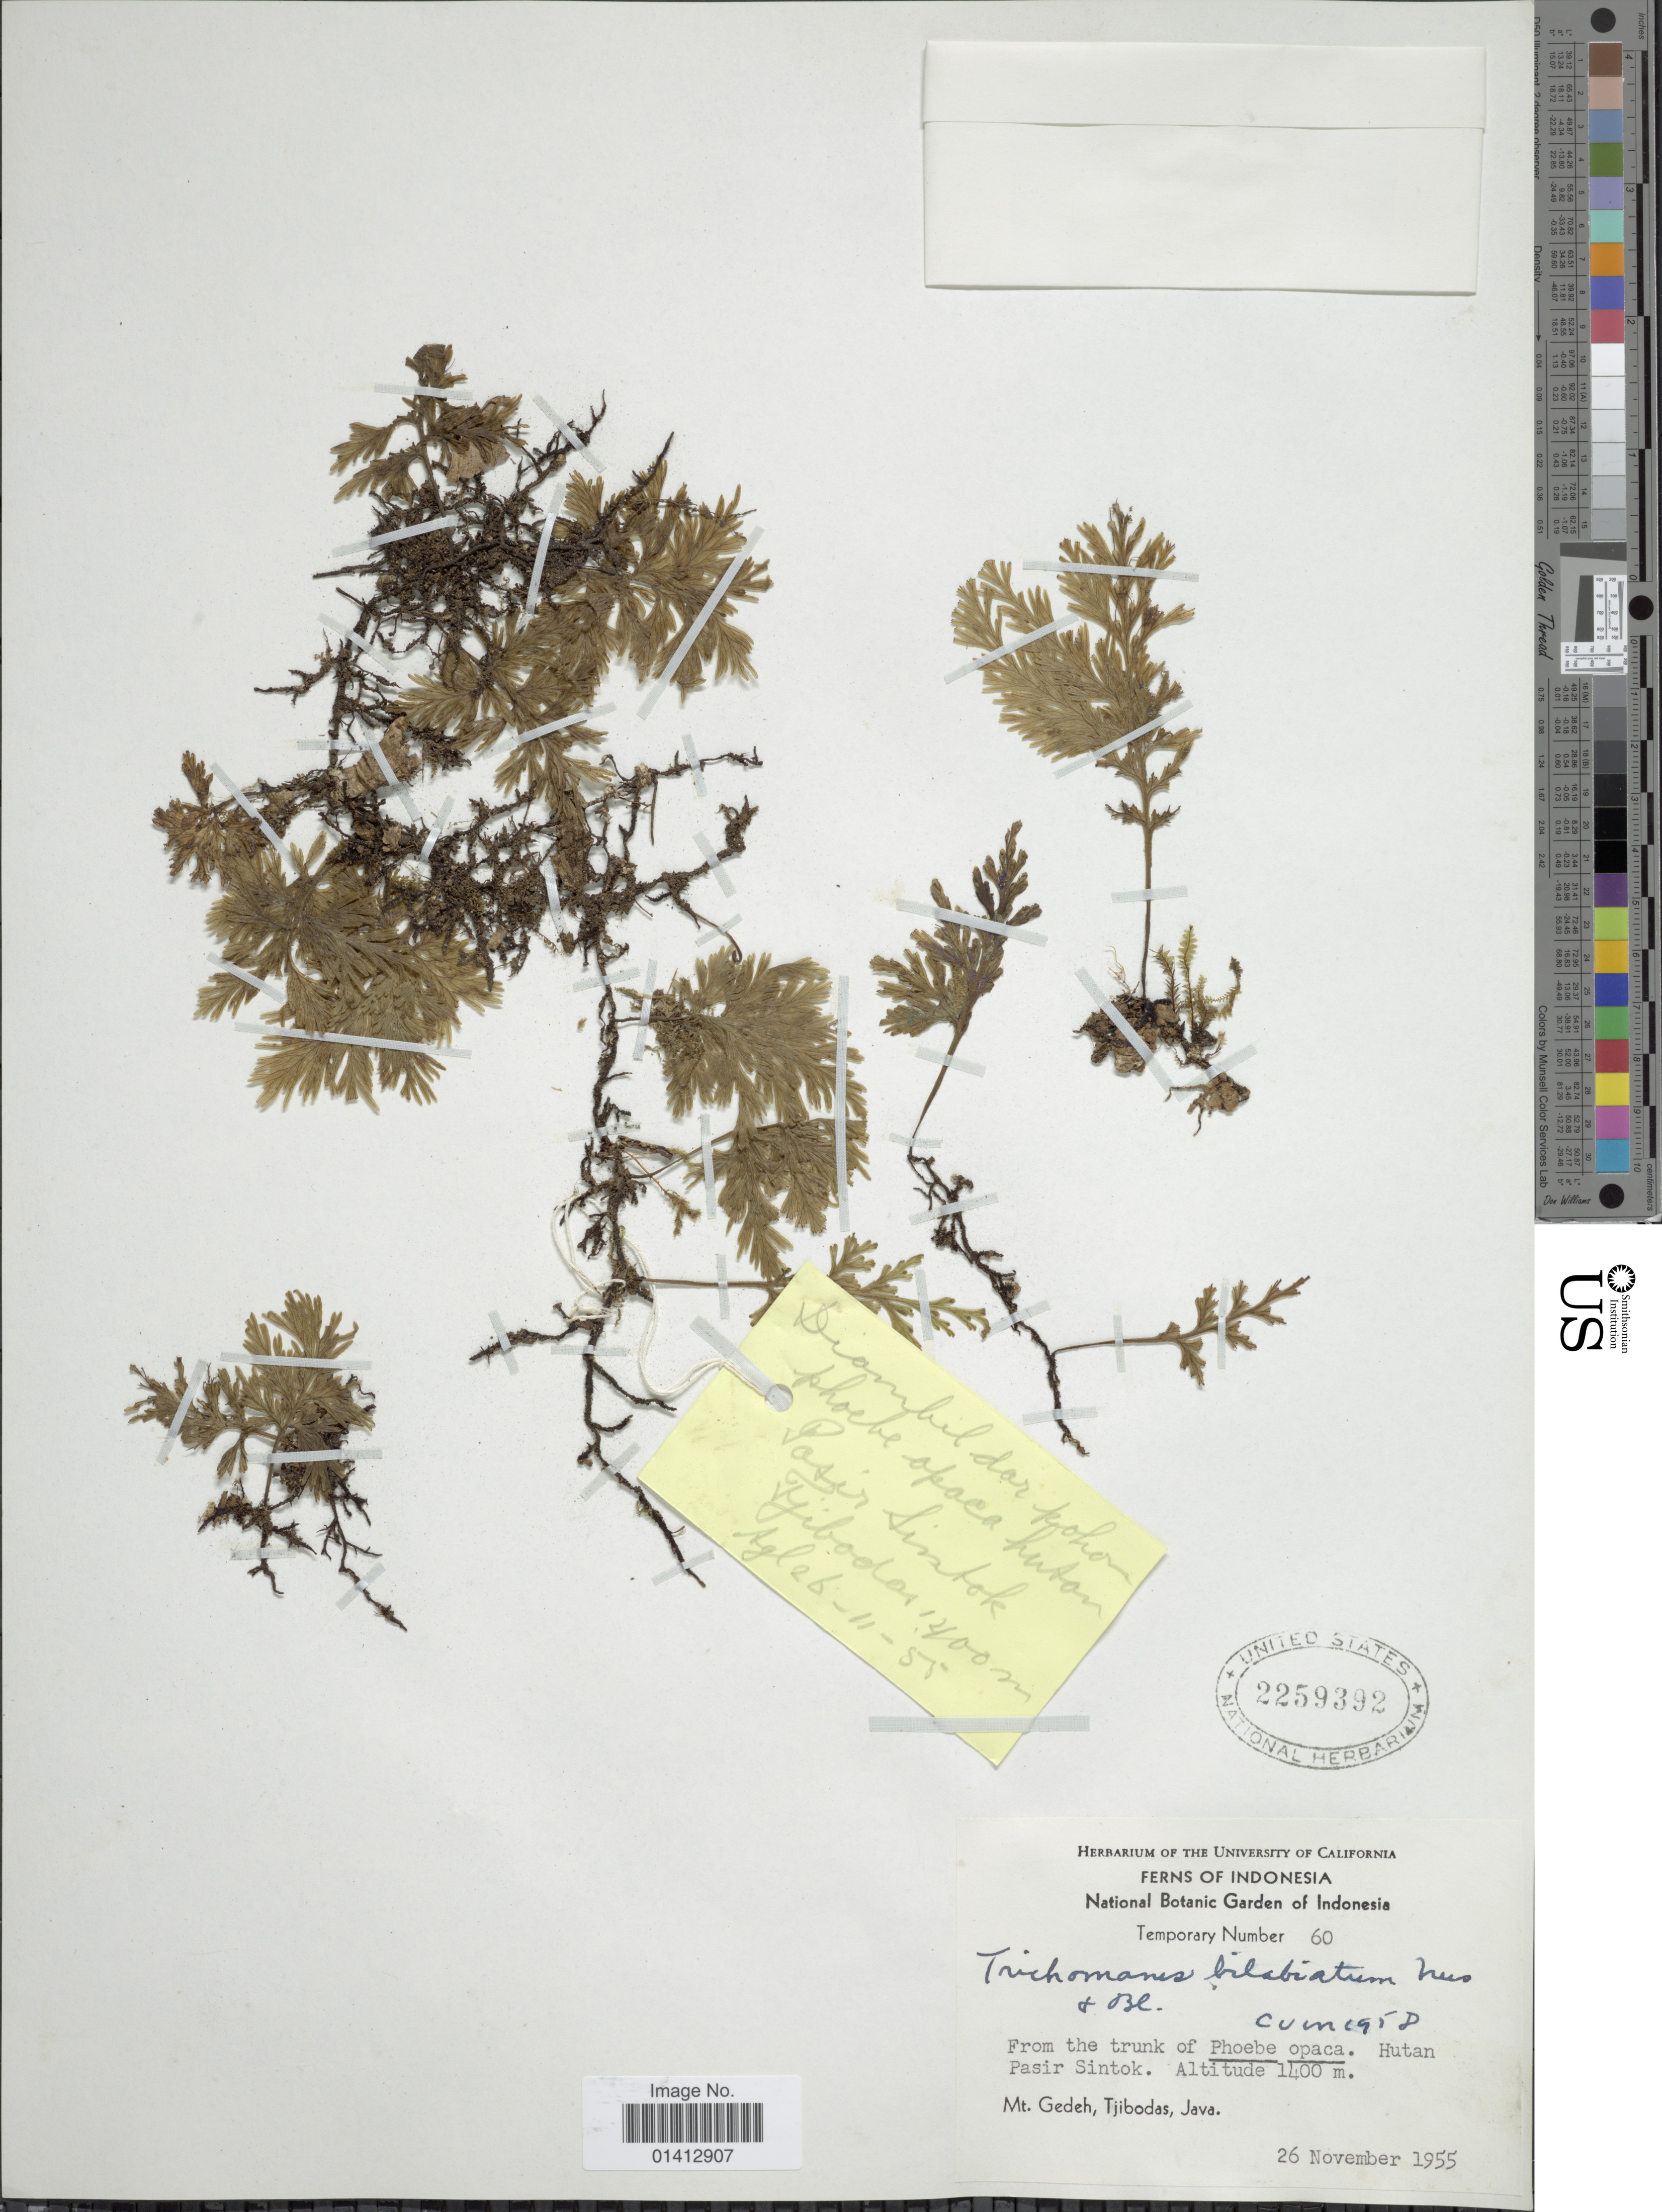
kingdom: Plantae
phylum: Tracheophyta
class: Polypodiopsida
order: Hymenophyllales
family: Hymenophyllaceae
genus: Crepidomanes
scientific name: Crepidomanes bilabiatum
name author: (Nees ex Blume) Copel.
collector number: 60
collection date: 1955-11-26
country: Indonesia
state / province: Java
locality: Hutan Pasir Sintok, Mt Gedeh, Tjibodas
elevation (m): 1400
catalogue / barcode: US 2259392